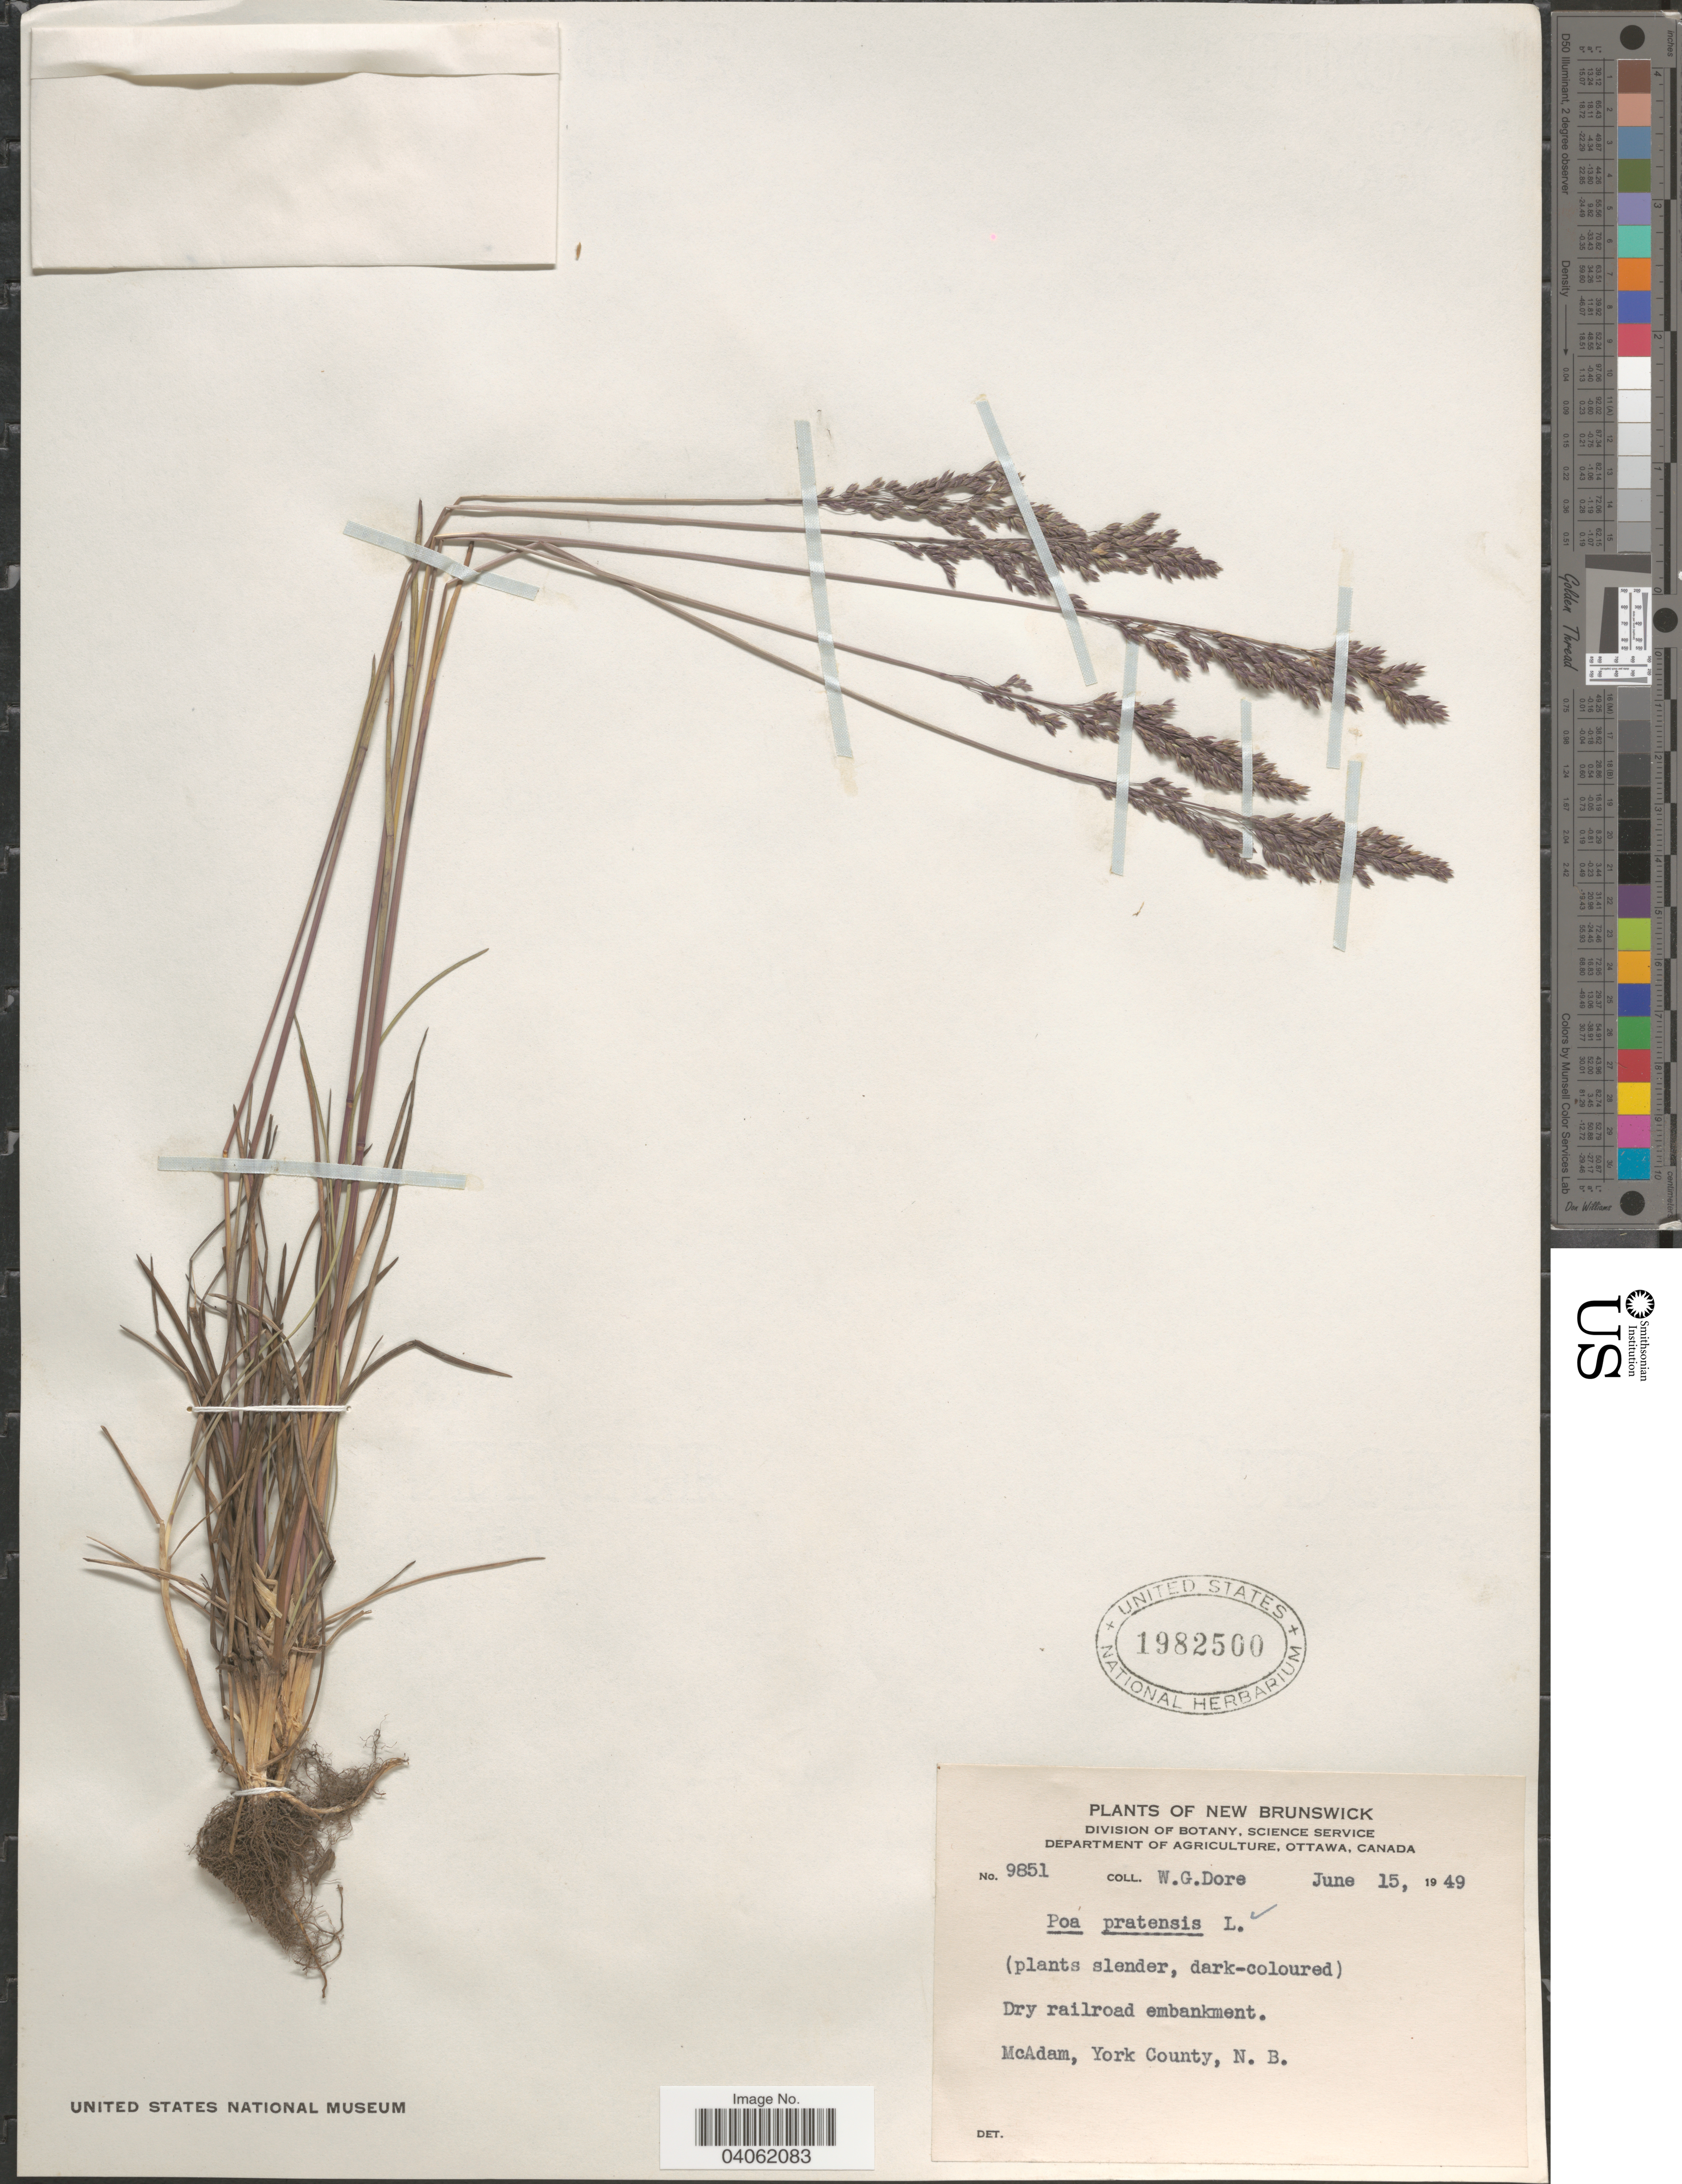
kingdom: Plantae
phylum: Tracheophyta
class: Liliopsida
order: Poales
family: Poaceae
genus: Poa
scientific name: Poa pratensis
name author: L.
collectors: W. Dore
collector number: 9851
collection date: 1949-06-15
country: Canada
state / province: New Brunswick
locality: McAdam, York County.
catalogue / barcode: US 1982500